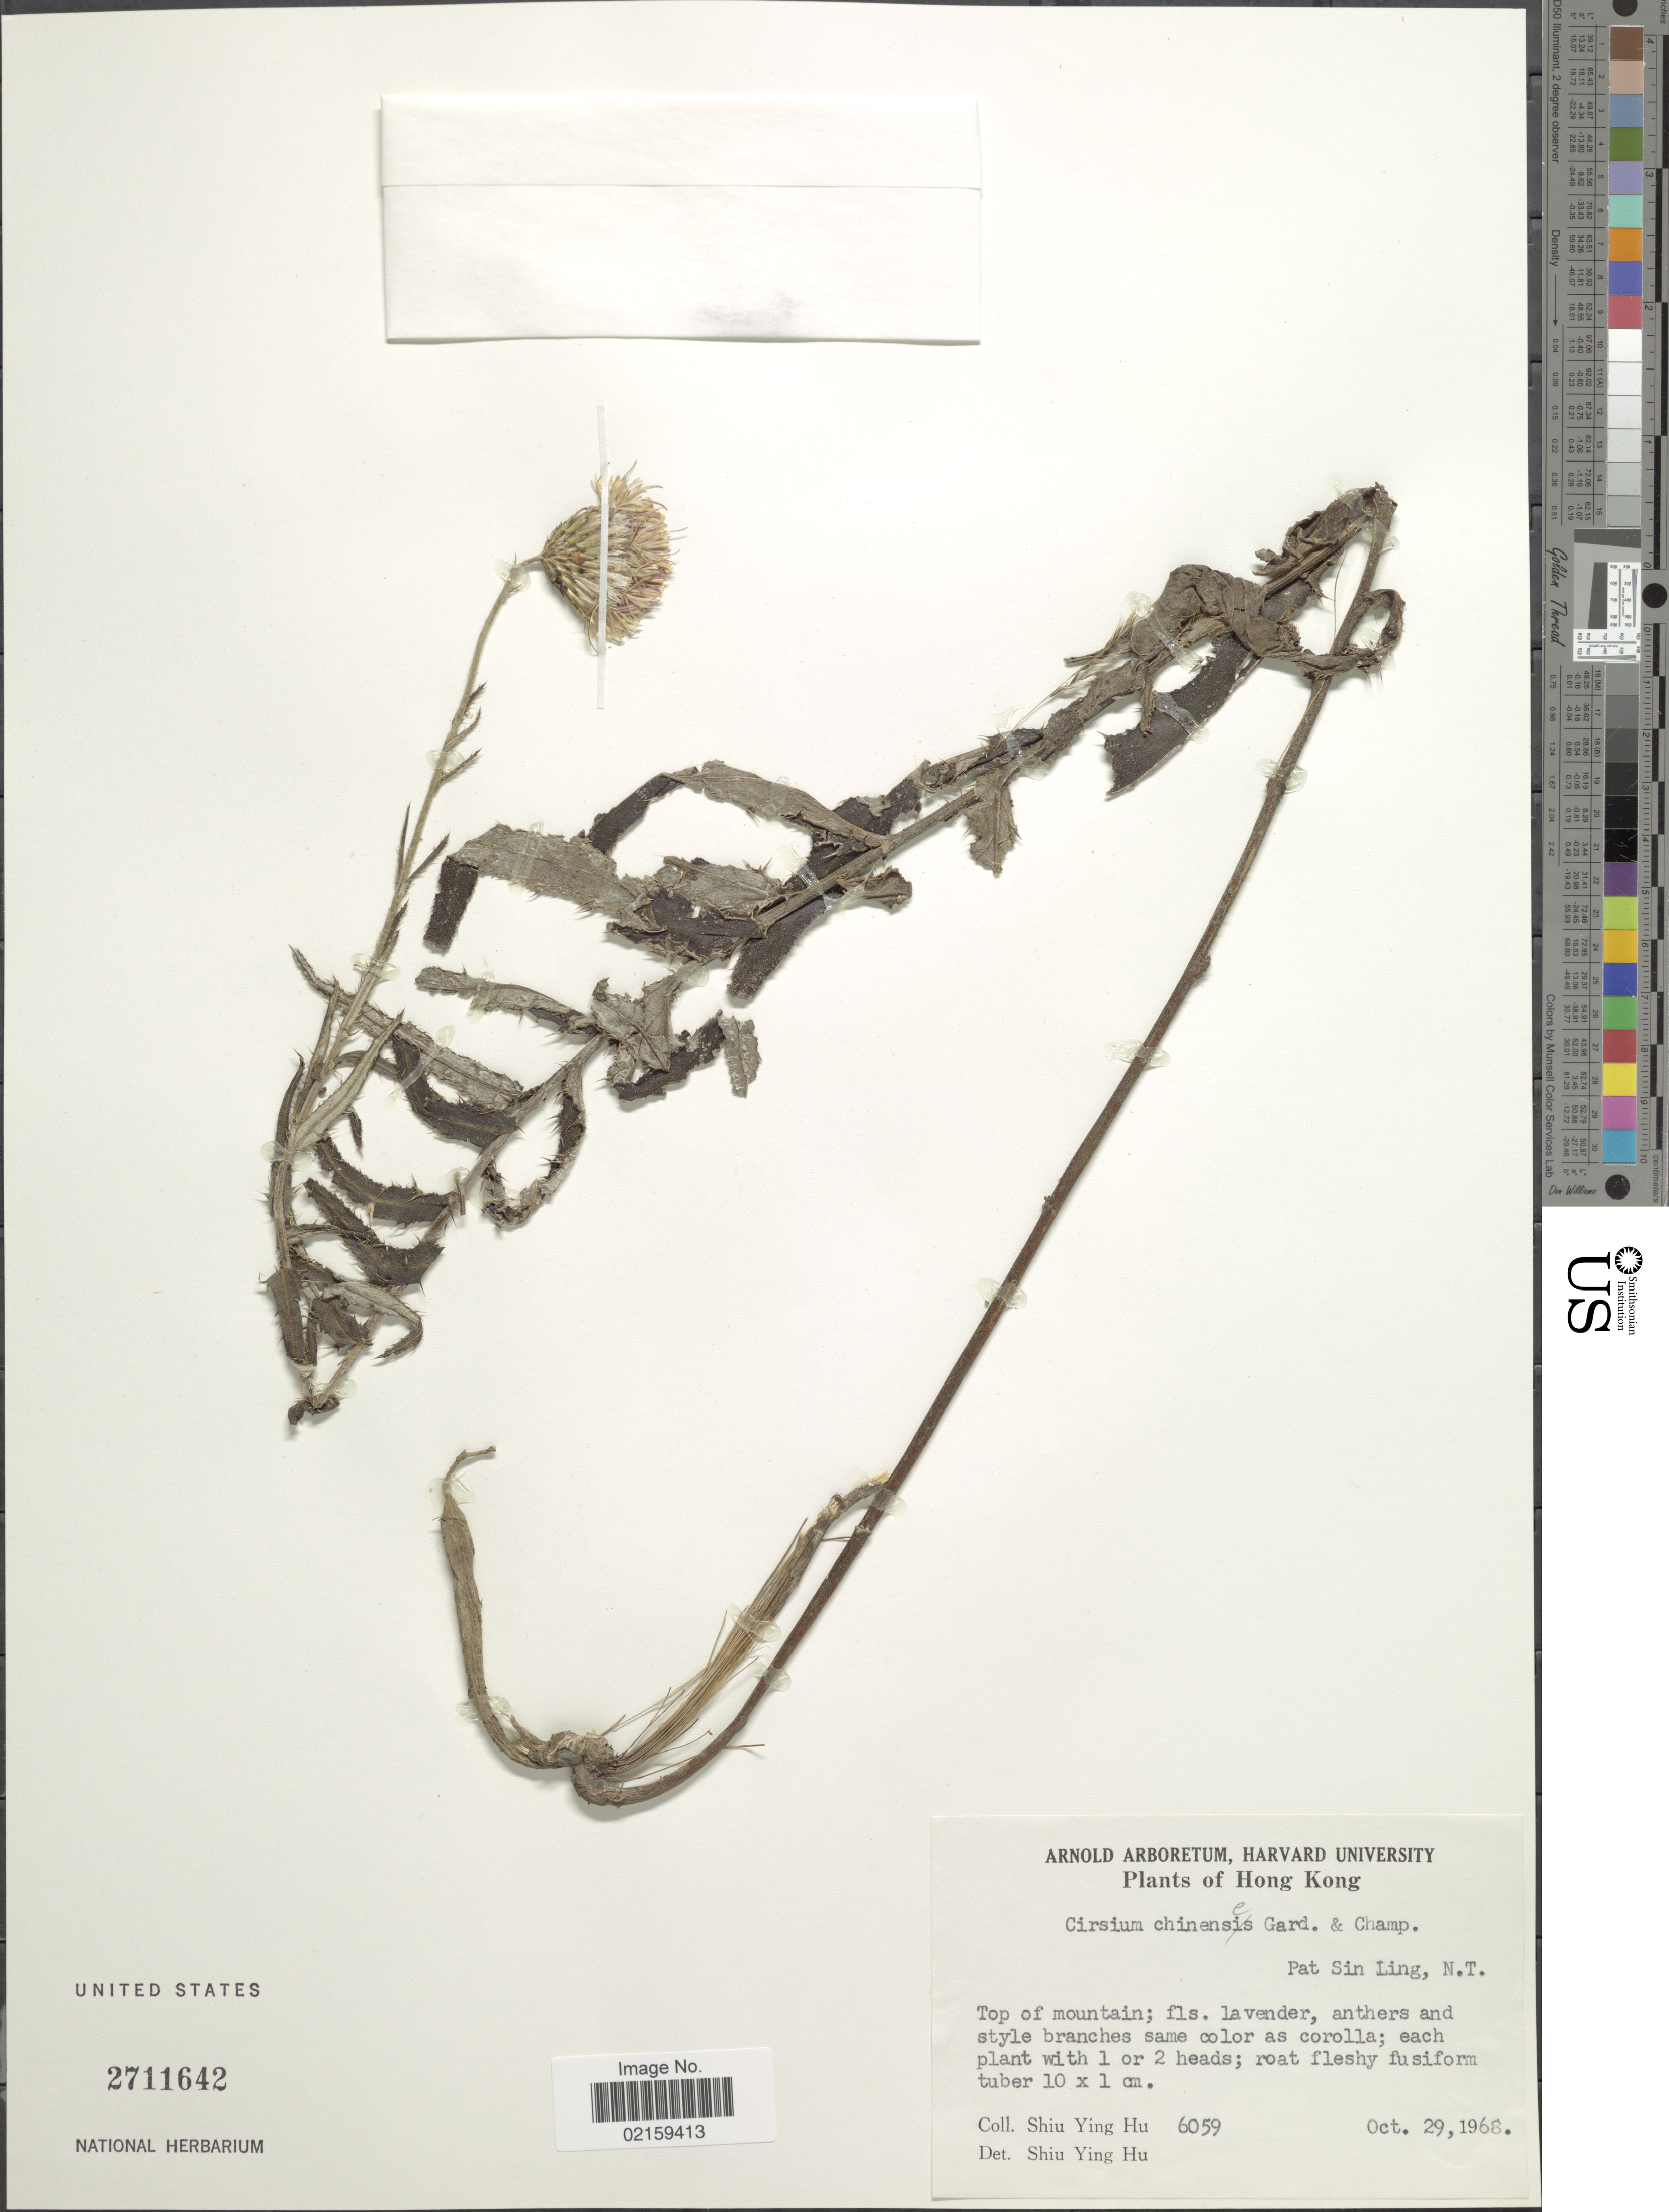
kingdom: Plantae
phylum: Tracheophyta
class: Magnoliopsida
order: Asterales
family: Asteraceae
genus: Cirsium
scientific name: Cirsium lineare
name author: (Thunb.) Sch. Bip.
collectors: S. Y. Hu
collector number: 6059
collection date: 1968-10-29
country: China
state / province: Hong Kong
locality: Hong Kong. Pat Sin Ling, N. T. Top of mountain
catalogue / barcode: US 2711642